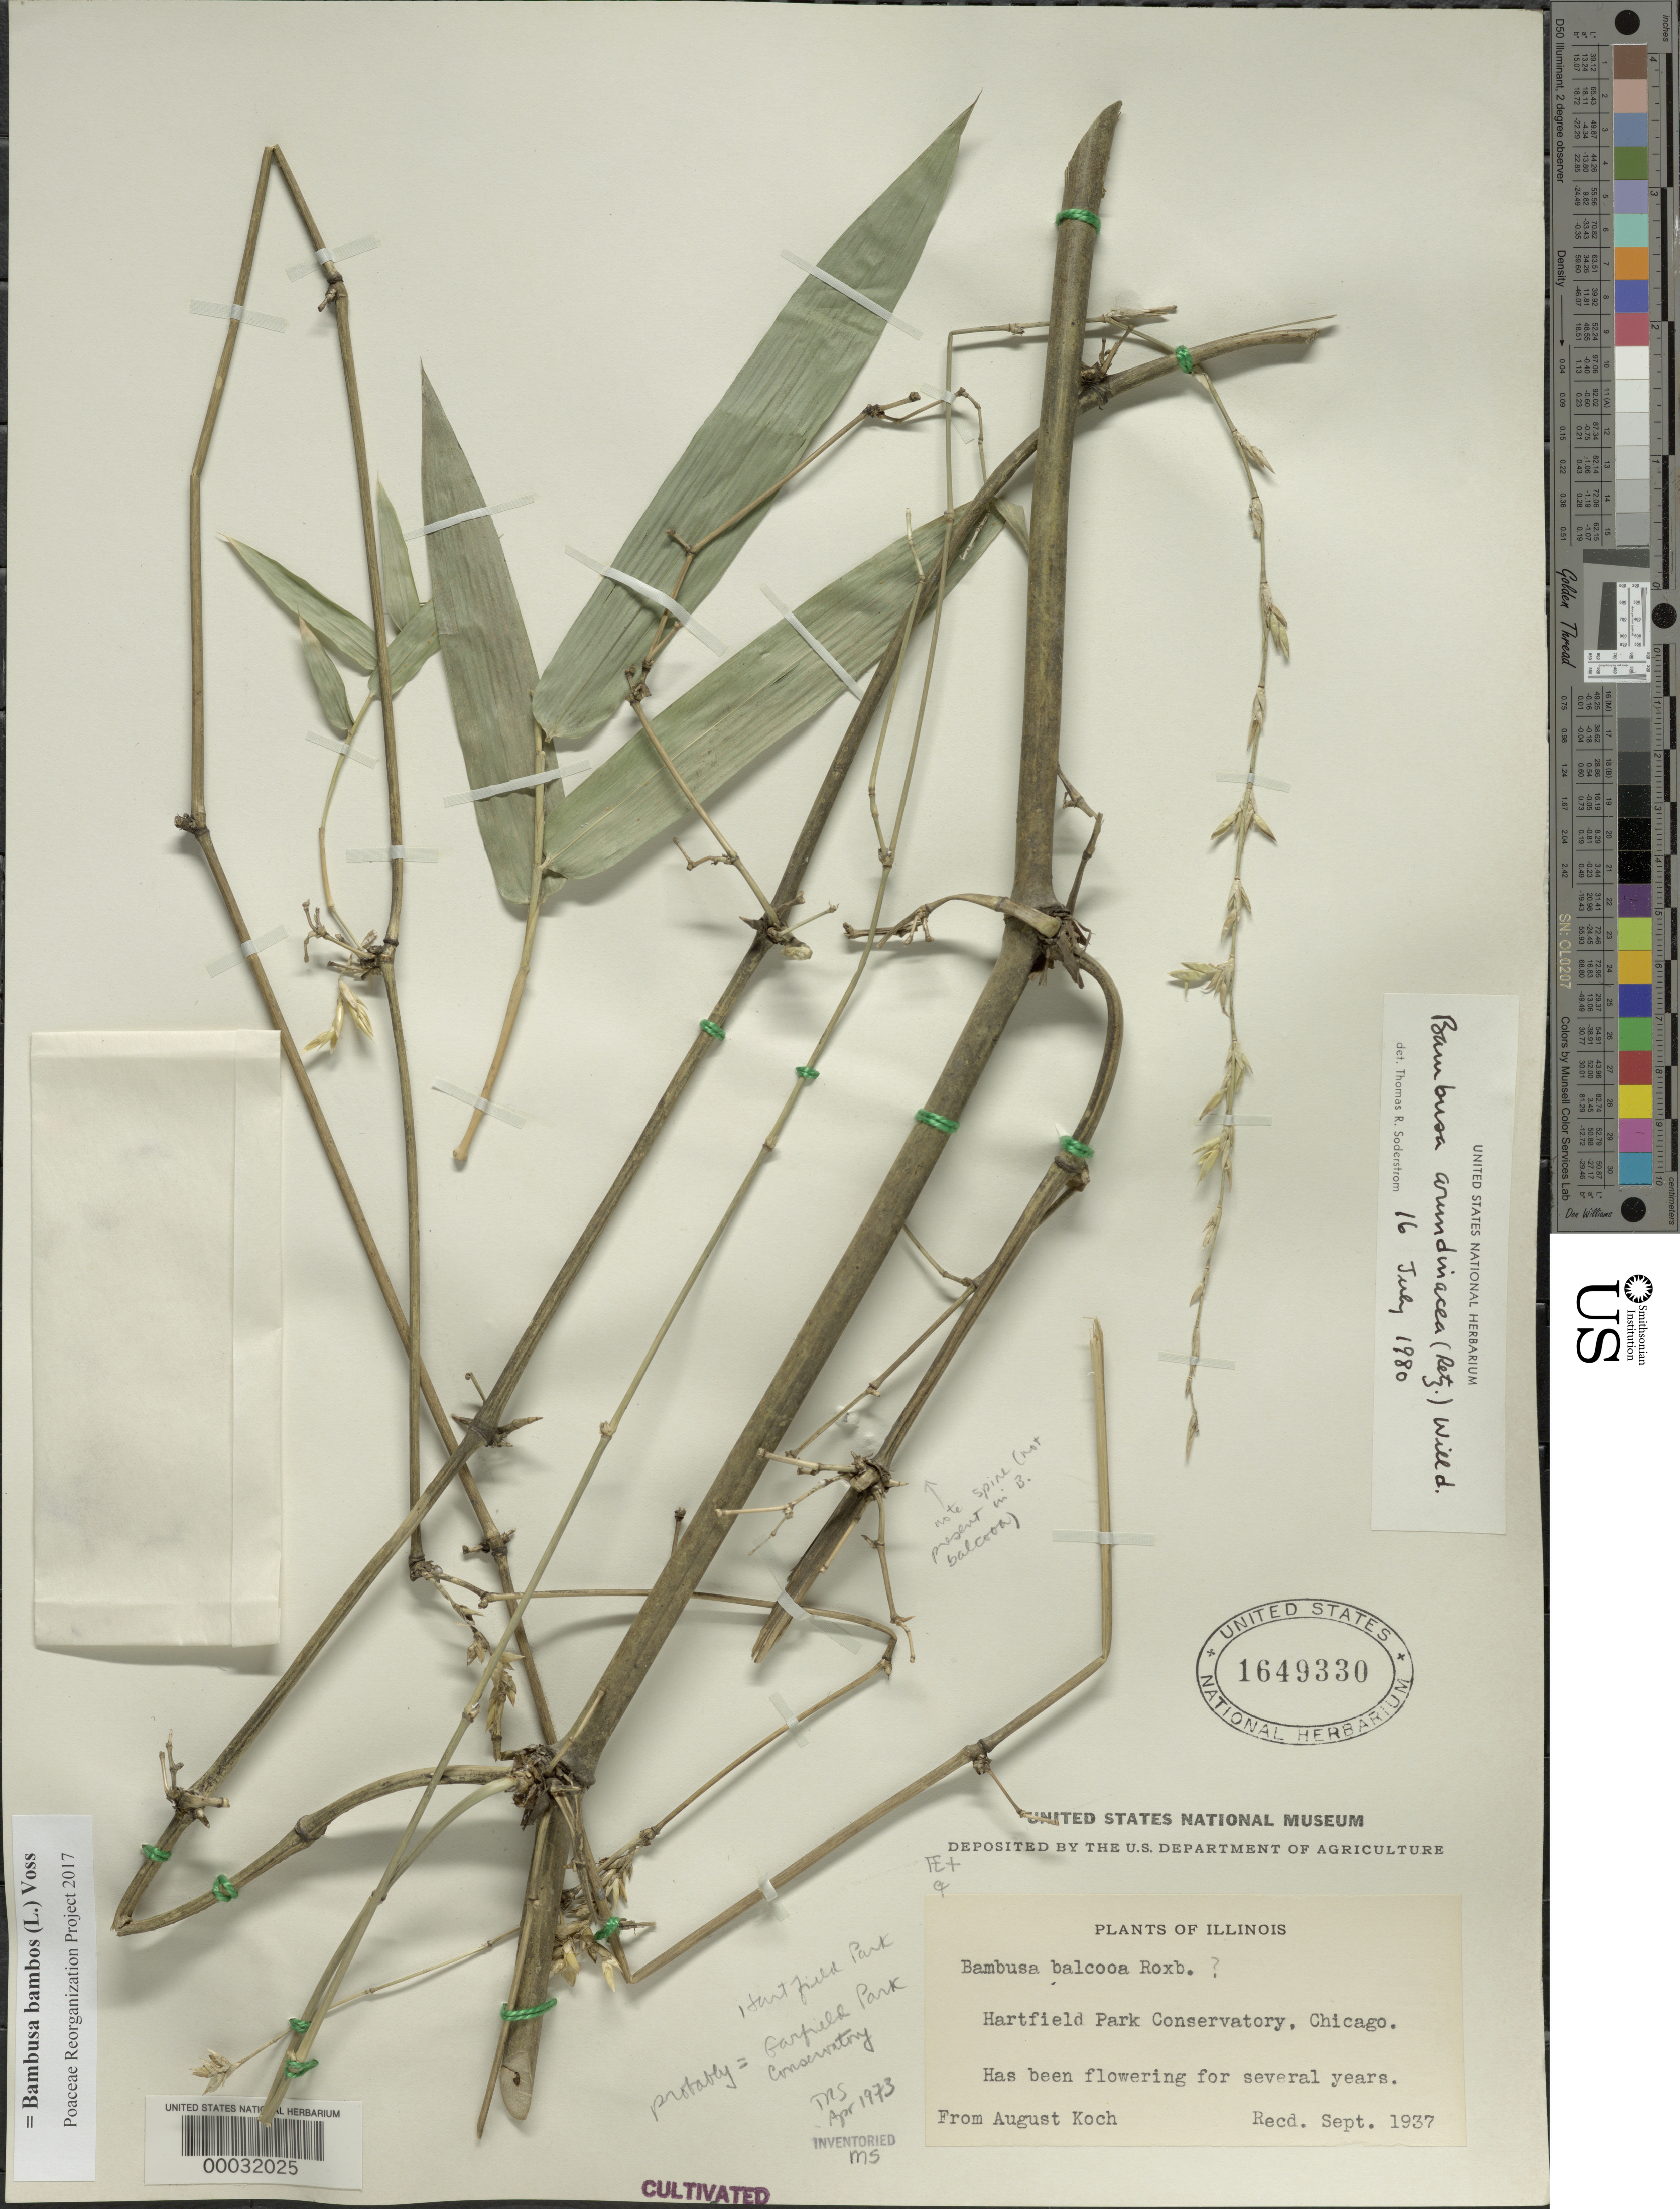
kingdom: Plantae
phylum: Tracheophyta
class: Liliopsida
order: Poales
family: Poaceae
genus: Bambusa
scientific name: Bambusa bambos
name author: (L.) Voss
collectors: A. Koch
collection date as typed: Sep 1937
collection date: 1937-09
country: United States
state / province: Illinois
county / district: Cook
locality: Garfield park conservatory-chicago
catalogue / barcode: US 1649330